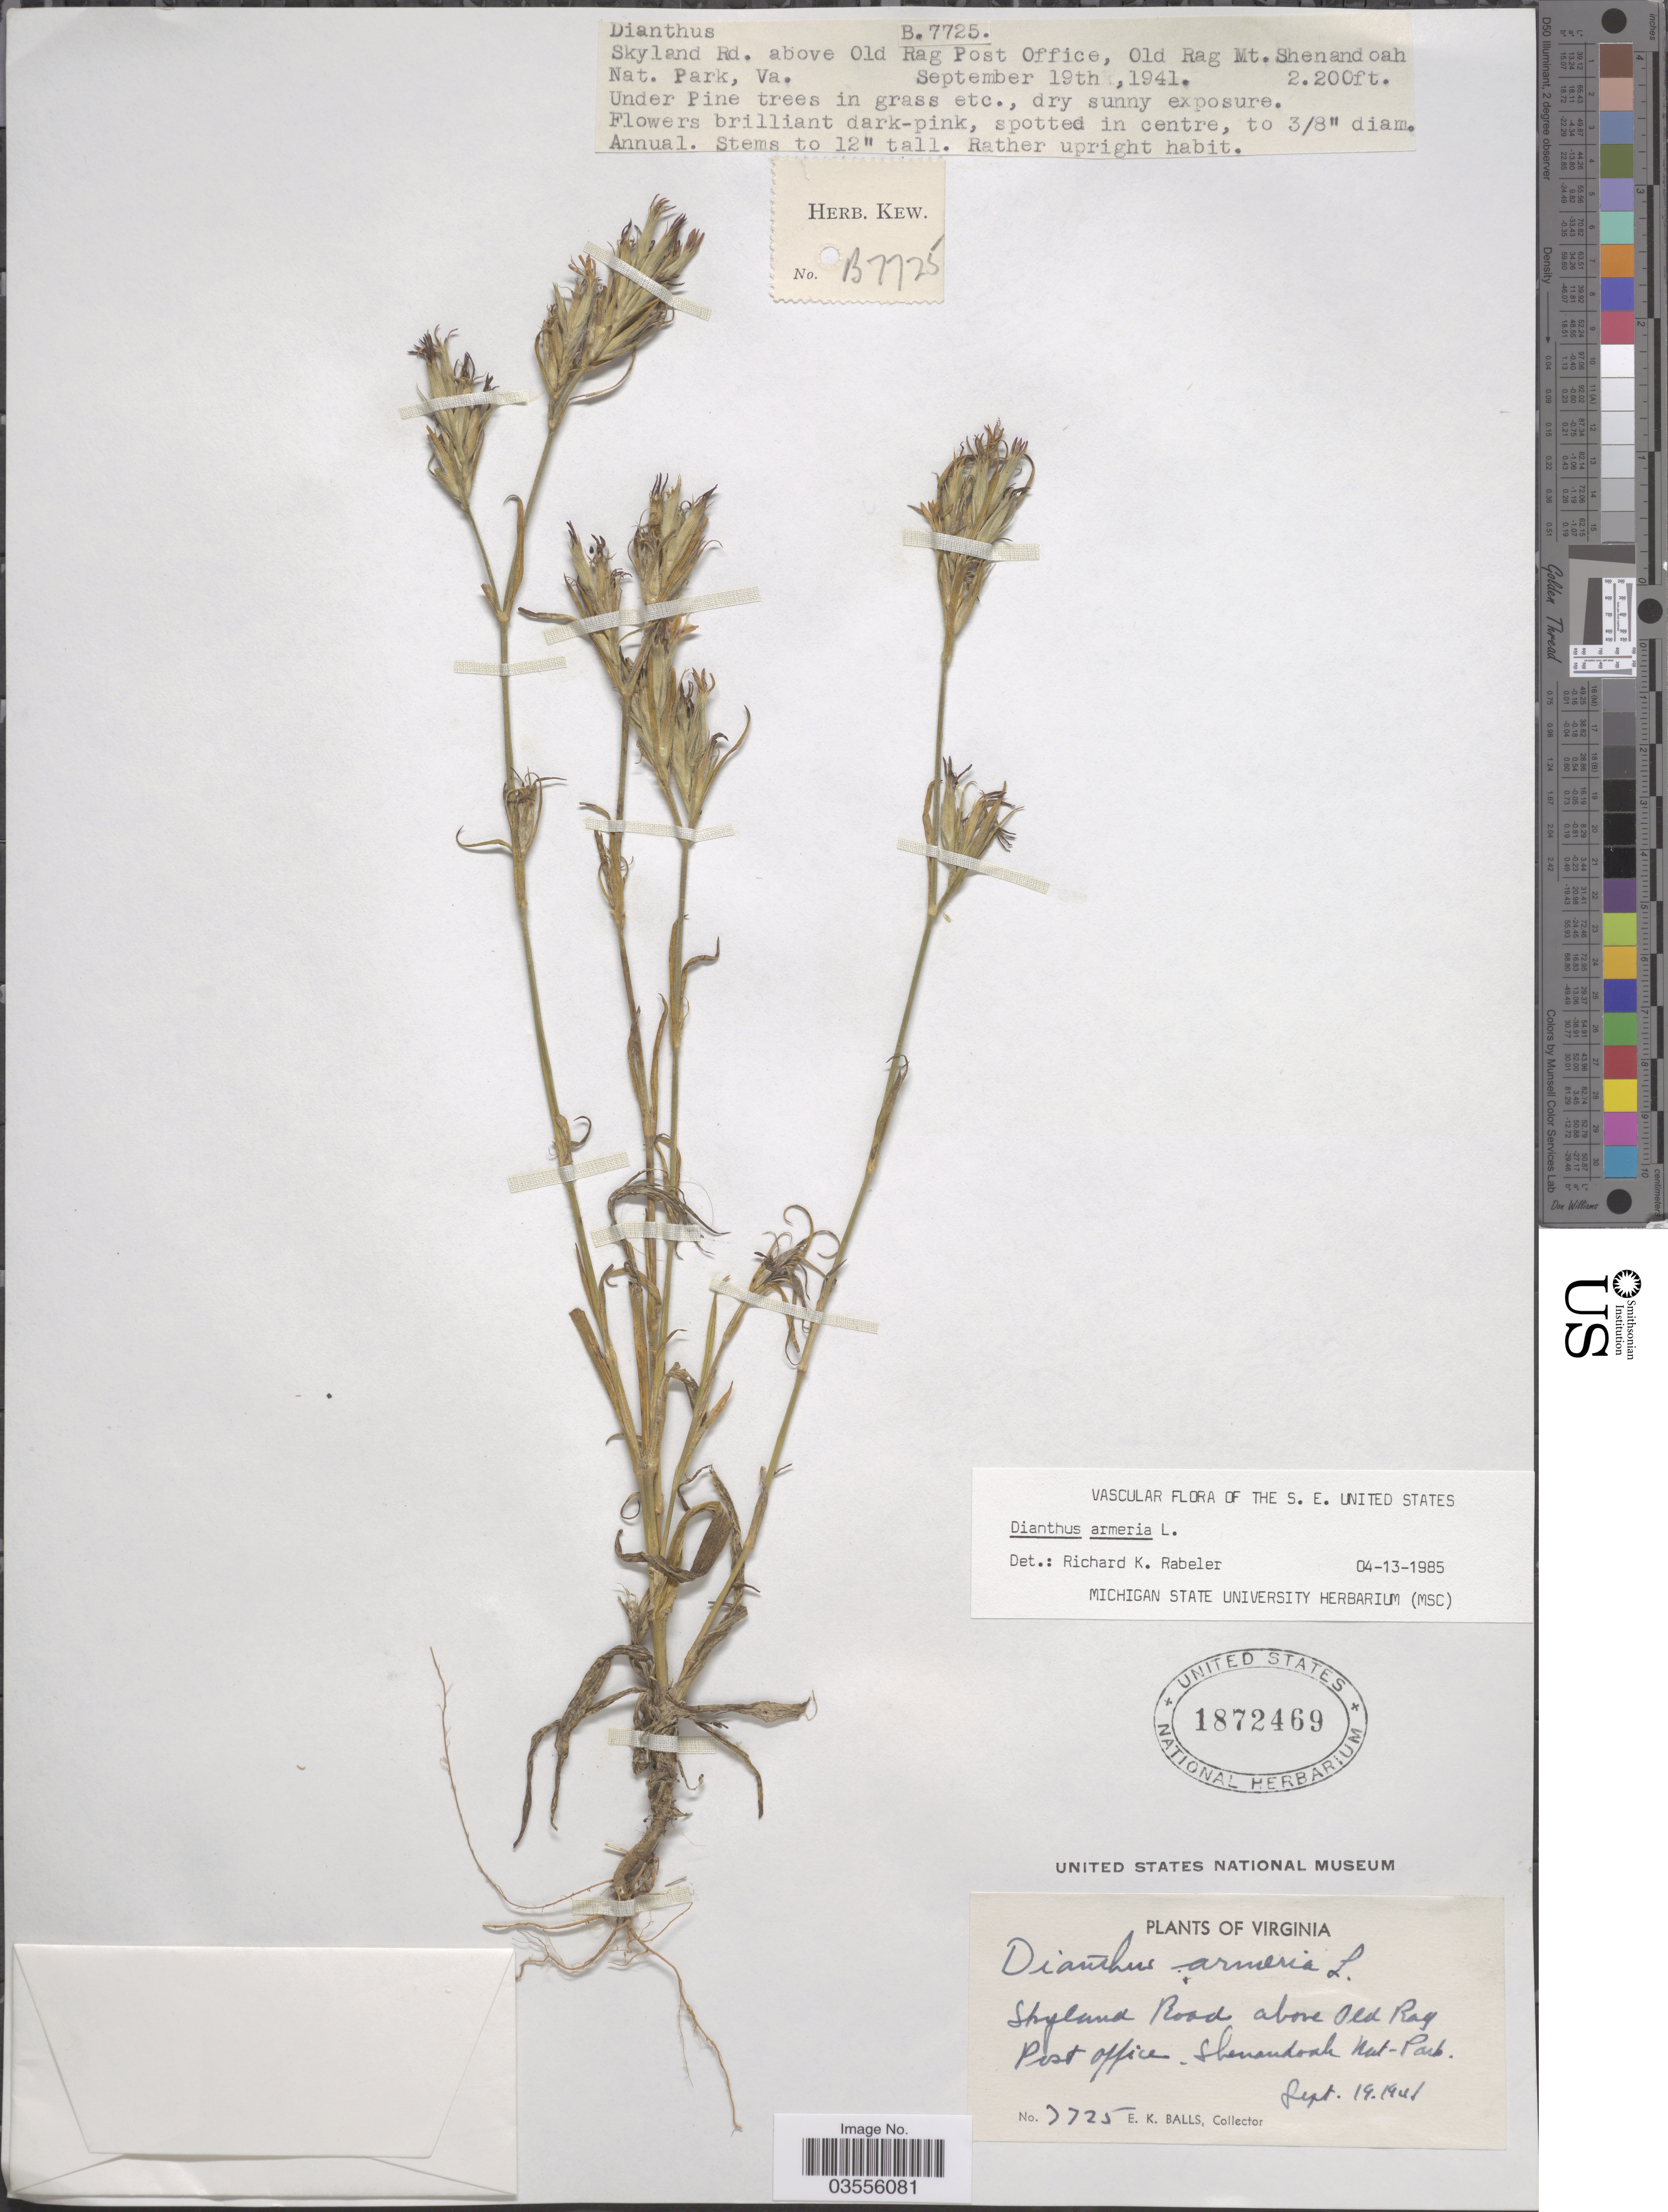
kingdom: Plantae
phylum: Tracheophyta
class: Magnoliopsida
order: Caryophyllales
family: Caryophyllaceae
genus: Dianthus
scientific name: Dianthus armeria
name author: L.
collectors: E. K. Balls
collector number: B.7725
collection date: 1941-09-19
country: United States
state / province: Virginia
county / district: Madison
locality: Skyland Road above Old Rag Post Office. Shenandoah Nat-Park. Old Rag Mt.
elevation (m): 671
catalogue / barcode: US 1872469